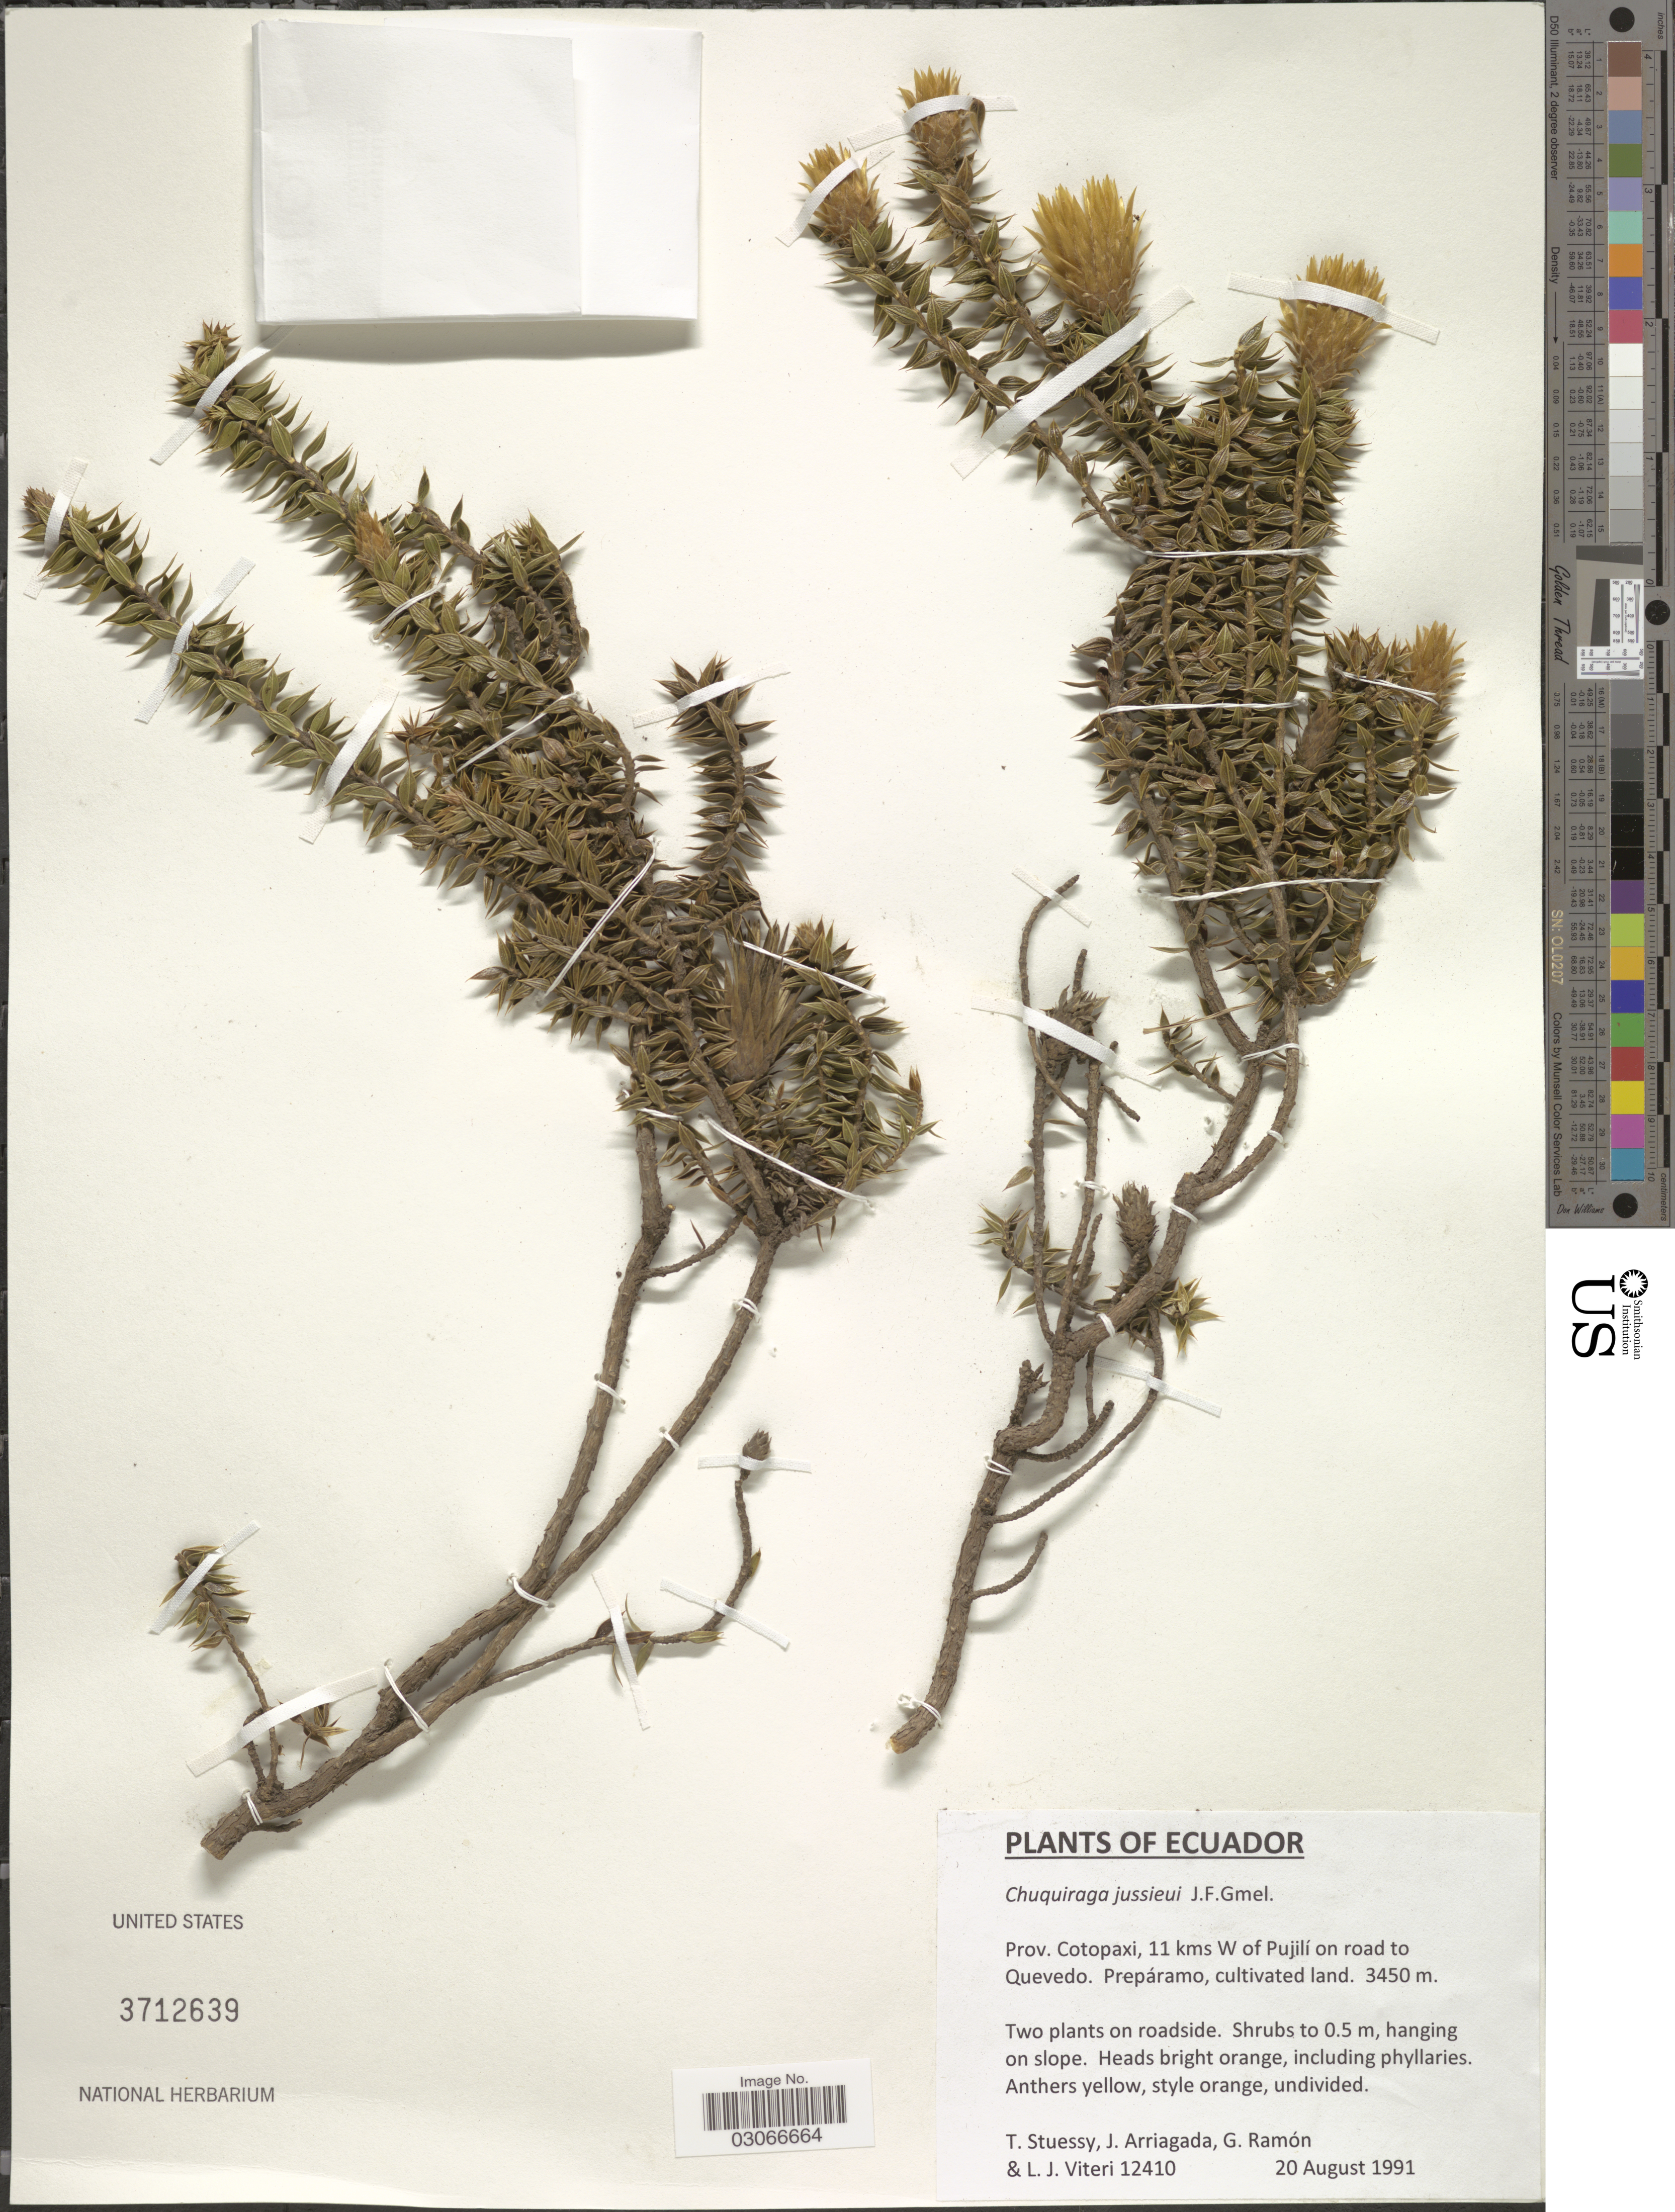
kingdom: Plantae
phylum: Tracheophyta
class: Magnoliopsida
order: Asterales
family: Asteraceae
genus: Chuquiraga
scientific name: Chuquiraga jussieui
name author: J.F. Gmel.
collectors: T. Stuessy, J. Arriagada, G. Ramón & L. Viteri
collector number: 12410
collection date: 1991-08-20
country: Ecuador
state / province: Cotopaxi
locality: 11 kms W of Pujilí on road to Quevedo.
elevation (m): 3450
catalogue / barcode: US 3712639